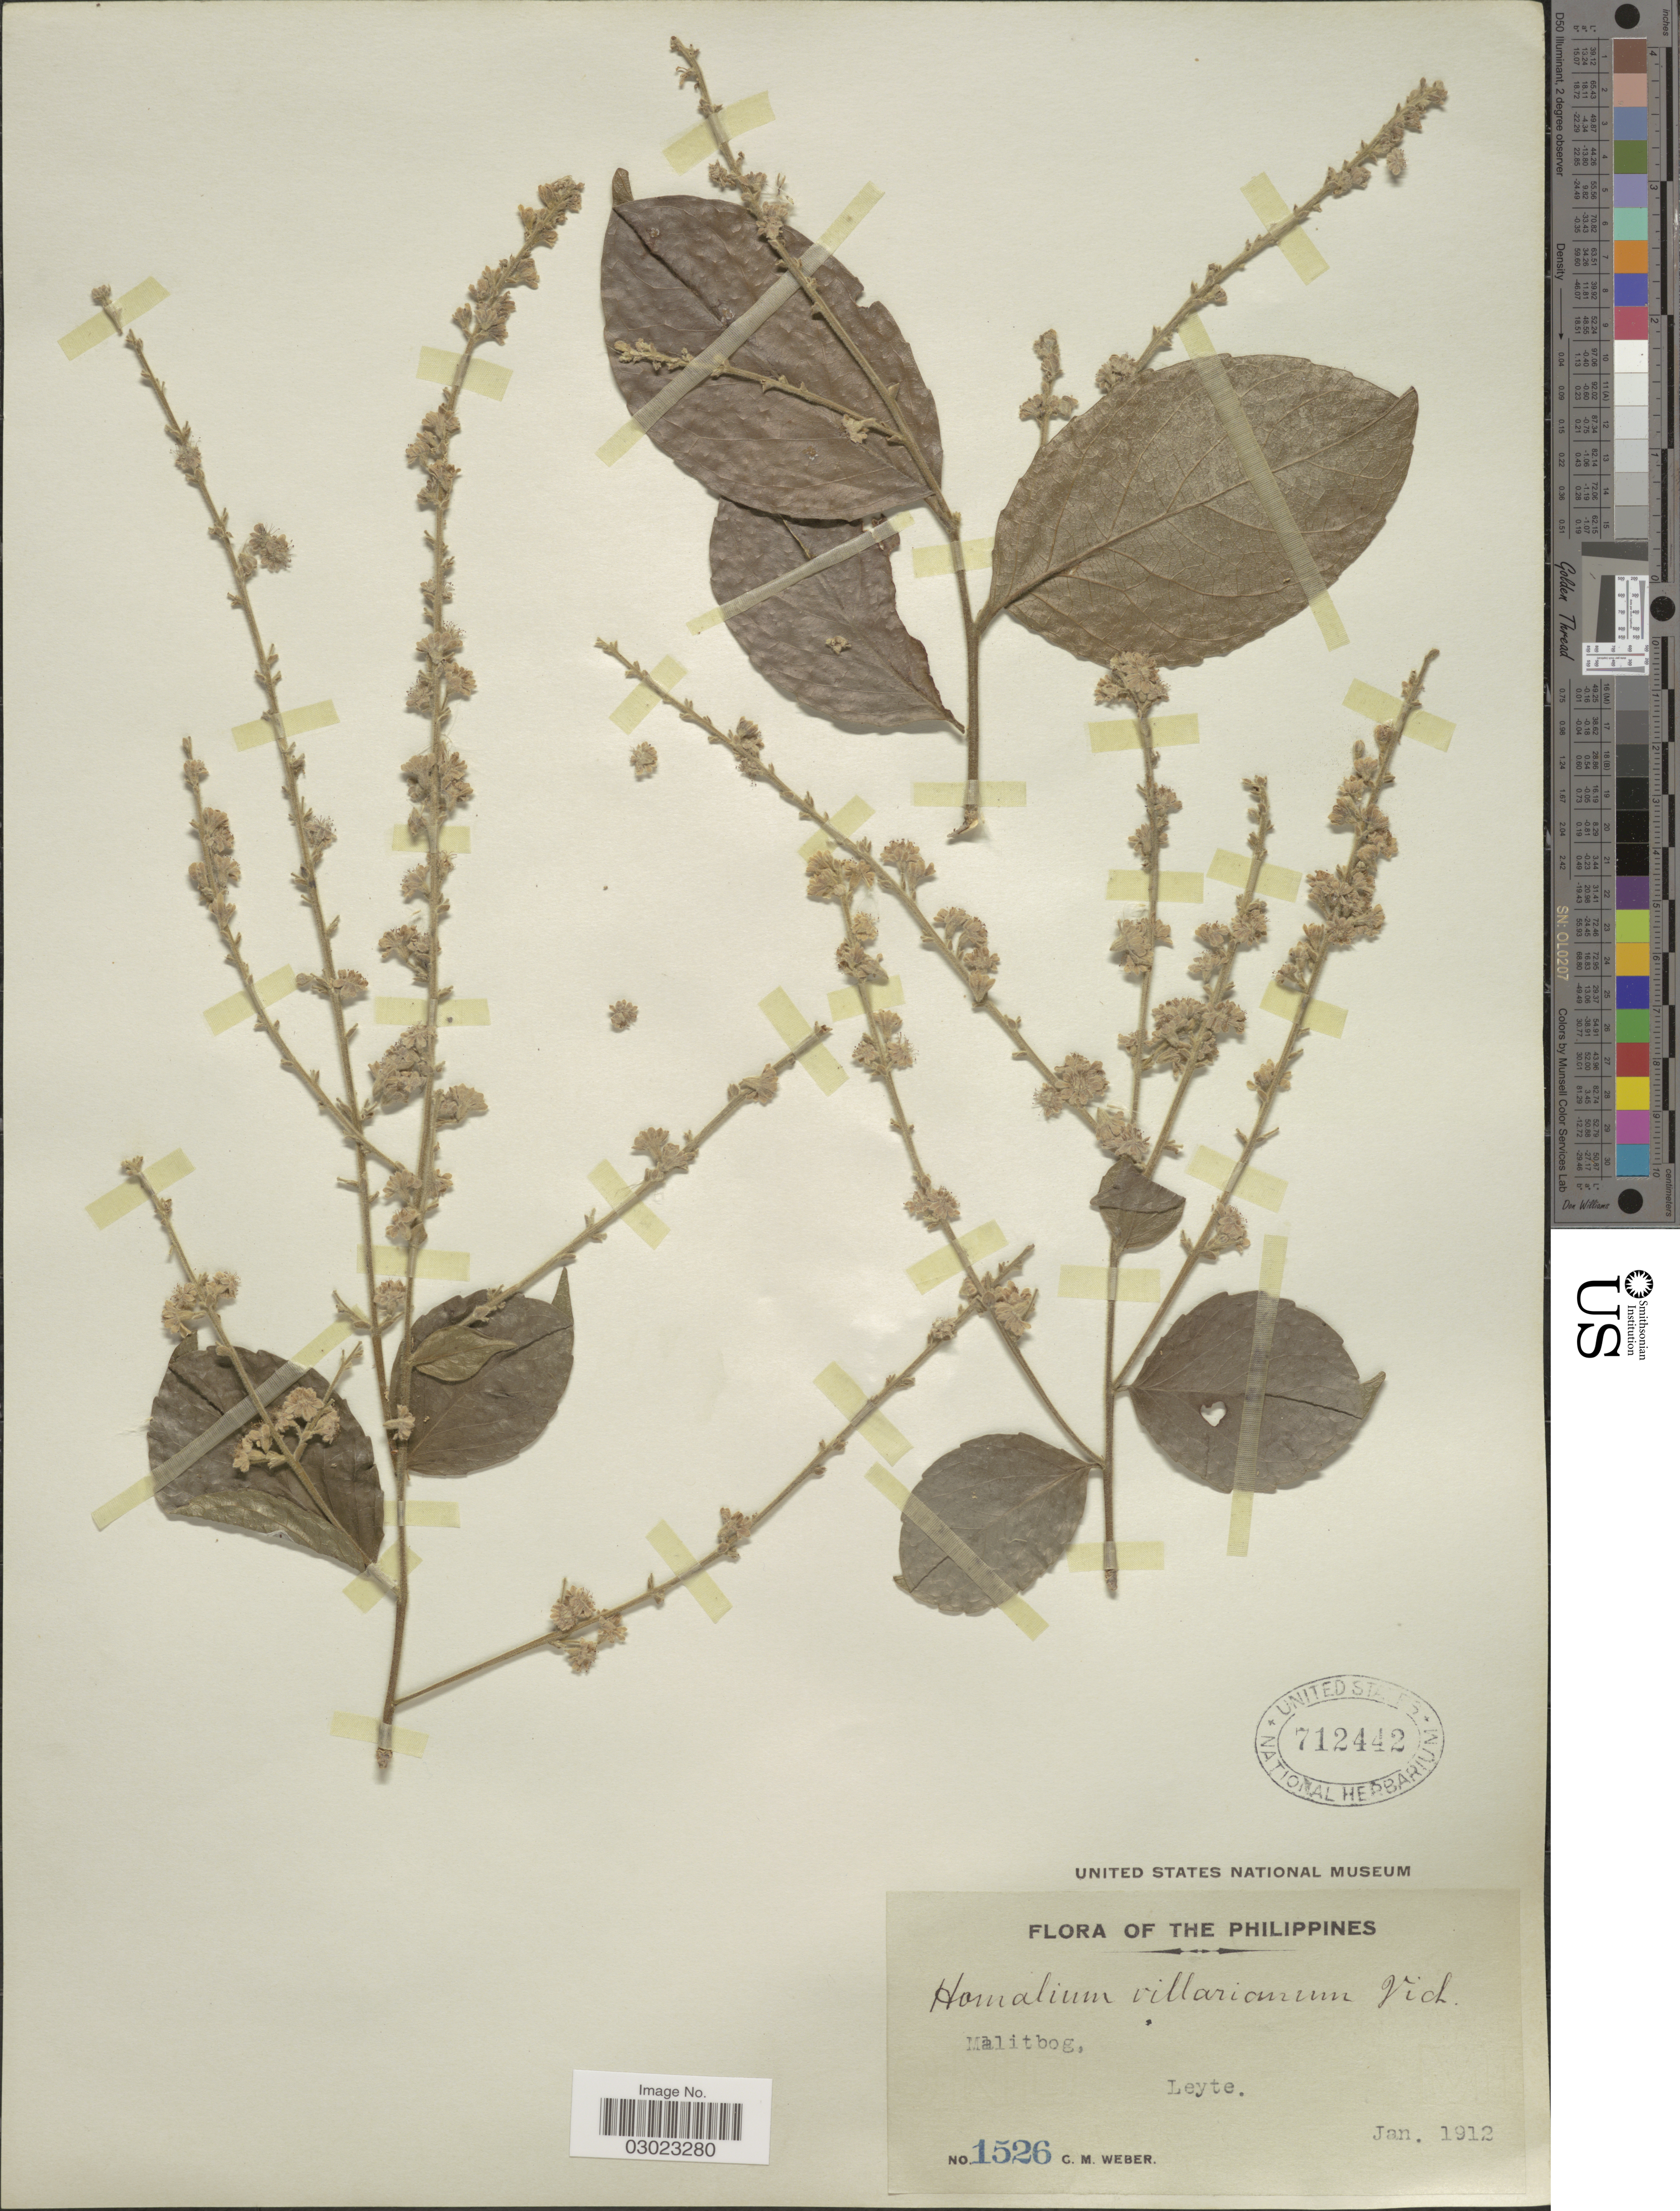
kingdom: Plantae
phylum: Tracheophyta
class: Magnoliopsida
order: Malpighiales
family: Salicaceae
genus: Homalium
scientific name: Homalium villarianum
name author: S. Vidal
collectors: C. M. Weber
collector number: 1526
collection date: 1912-01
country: Philippines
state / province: Eastern Visayas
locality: Malitbog, Leyte.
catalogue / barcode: US 712442